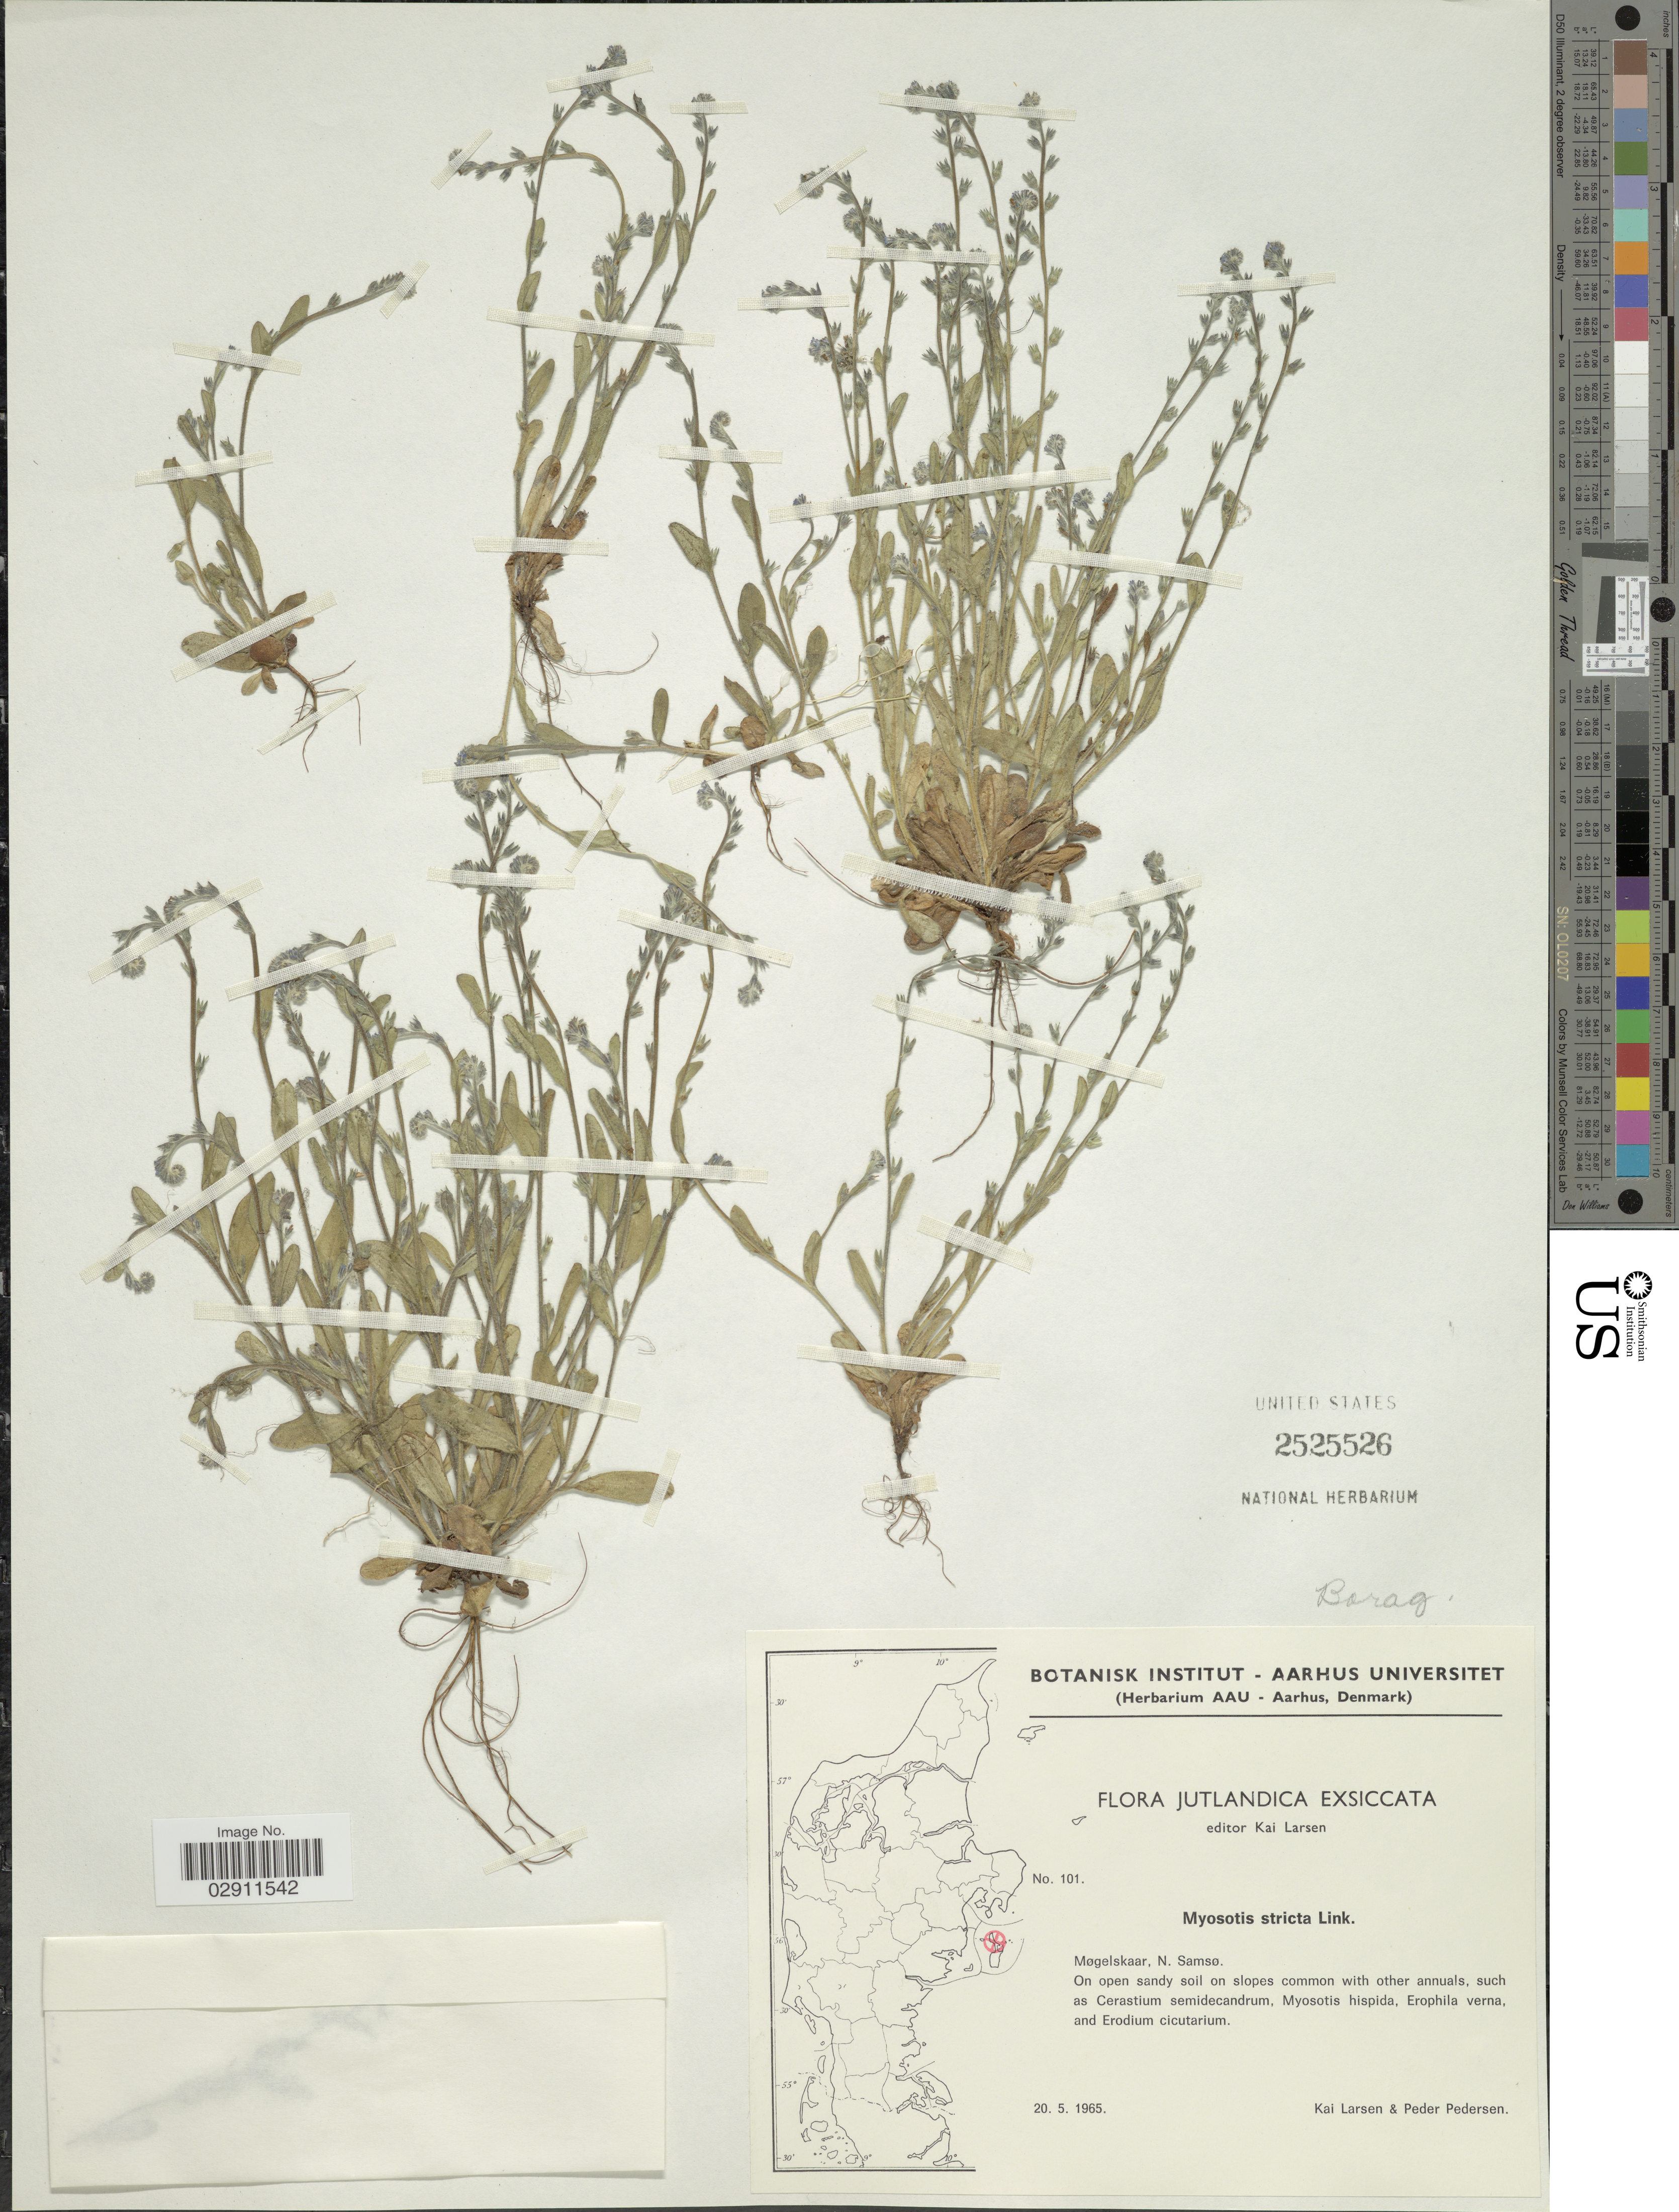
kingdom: Plantae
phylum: Tracheophyta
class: Magnoliopsida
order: Boraginales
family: Boraginaceae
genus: Myosotis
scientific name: Myosotis stricta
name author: Link ex Roem. & Schult.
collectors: K. Larsen & P. Pedersen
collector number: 101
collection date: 1965-05-20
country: Denmark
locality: Jutlandica, Møgelskaar, N. Samsø.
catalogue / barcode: US 2525526